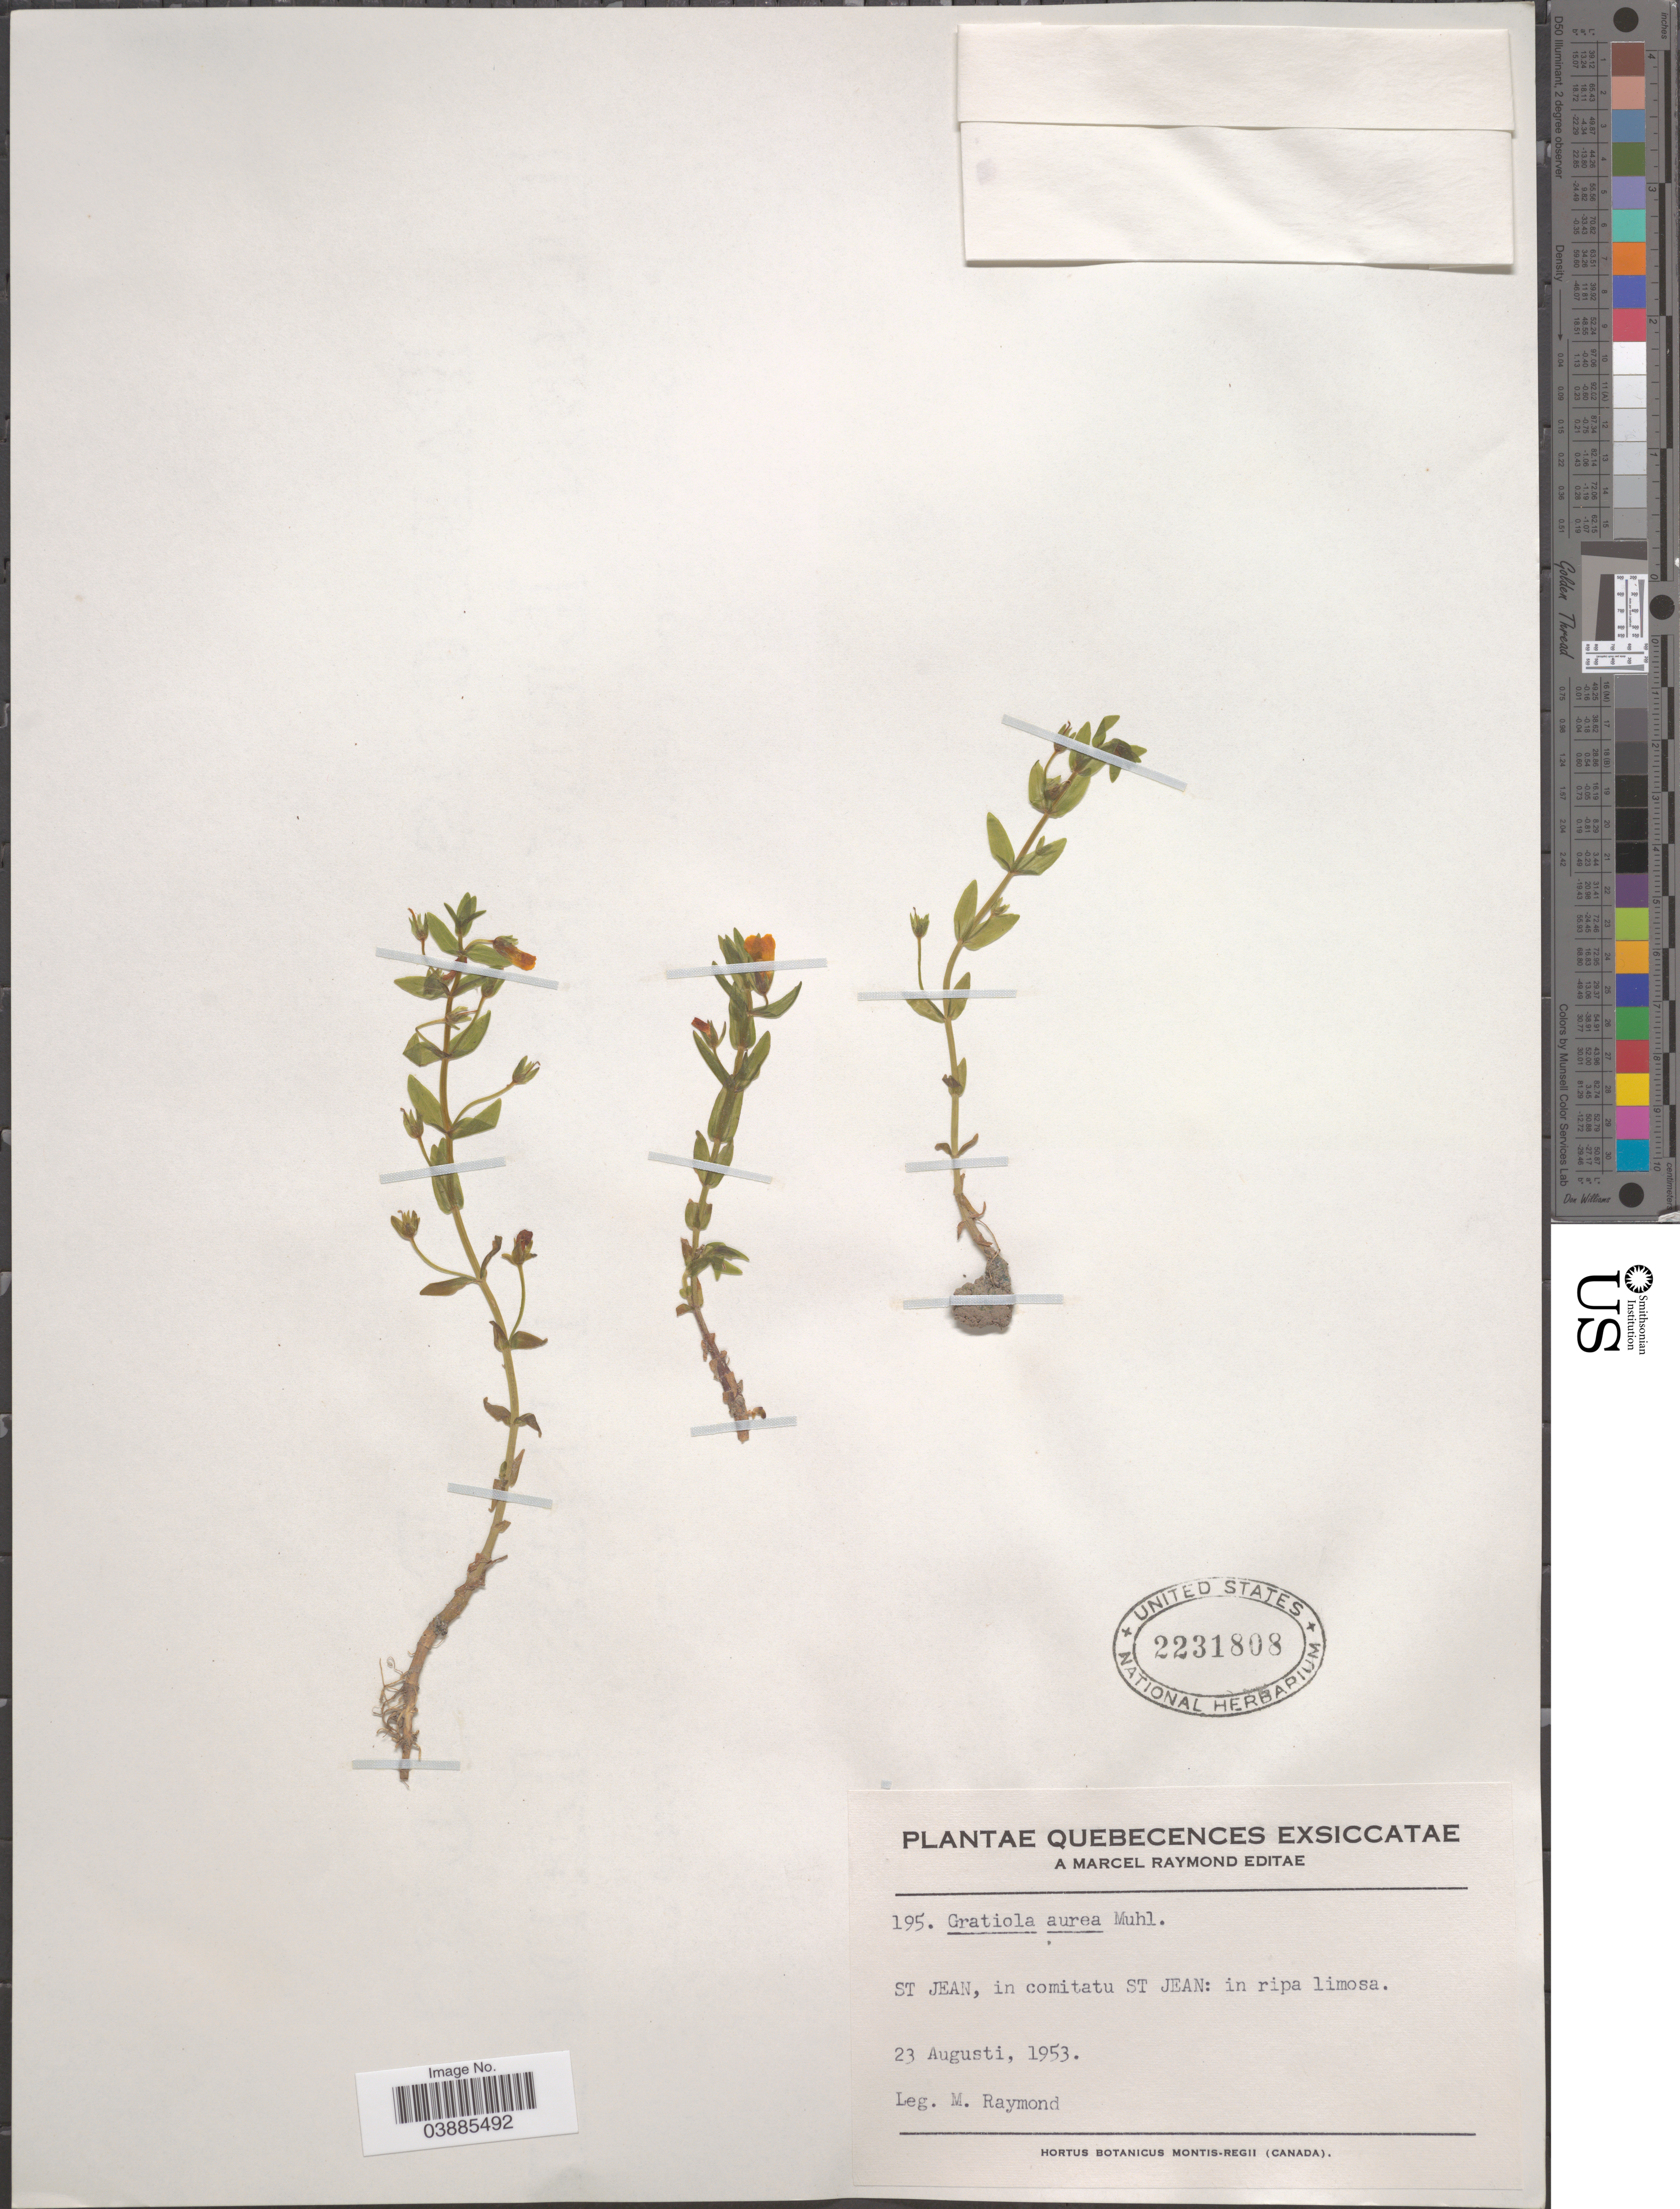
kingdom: Plantae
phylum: Tracheophyta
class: Magnoliopsida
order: Lamiales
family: Plantaginaceae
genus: Gratiola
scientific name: Gratiola aurea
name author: Pursh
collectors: M. Raymond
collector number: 195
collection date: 1953-08-23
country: Canada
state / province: Quebec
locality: St Jean, in comitatu St Jean: in ripa limosa.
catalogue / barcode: US 2231808